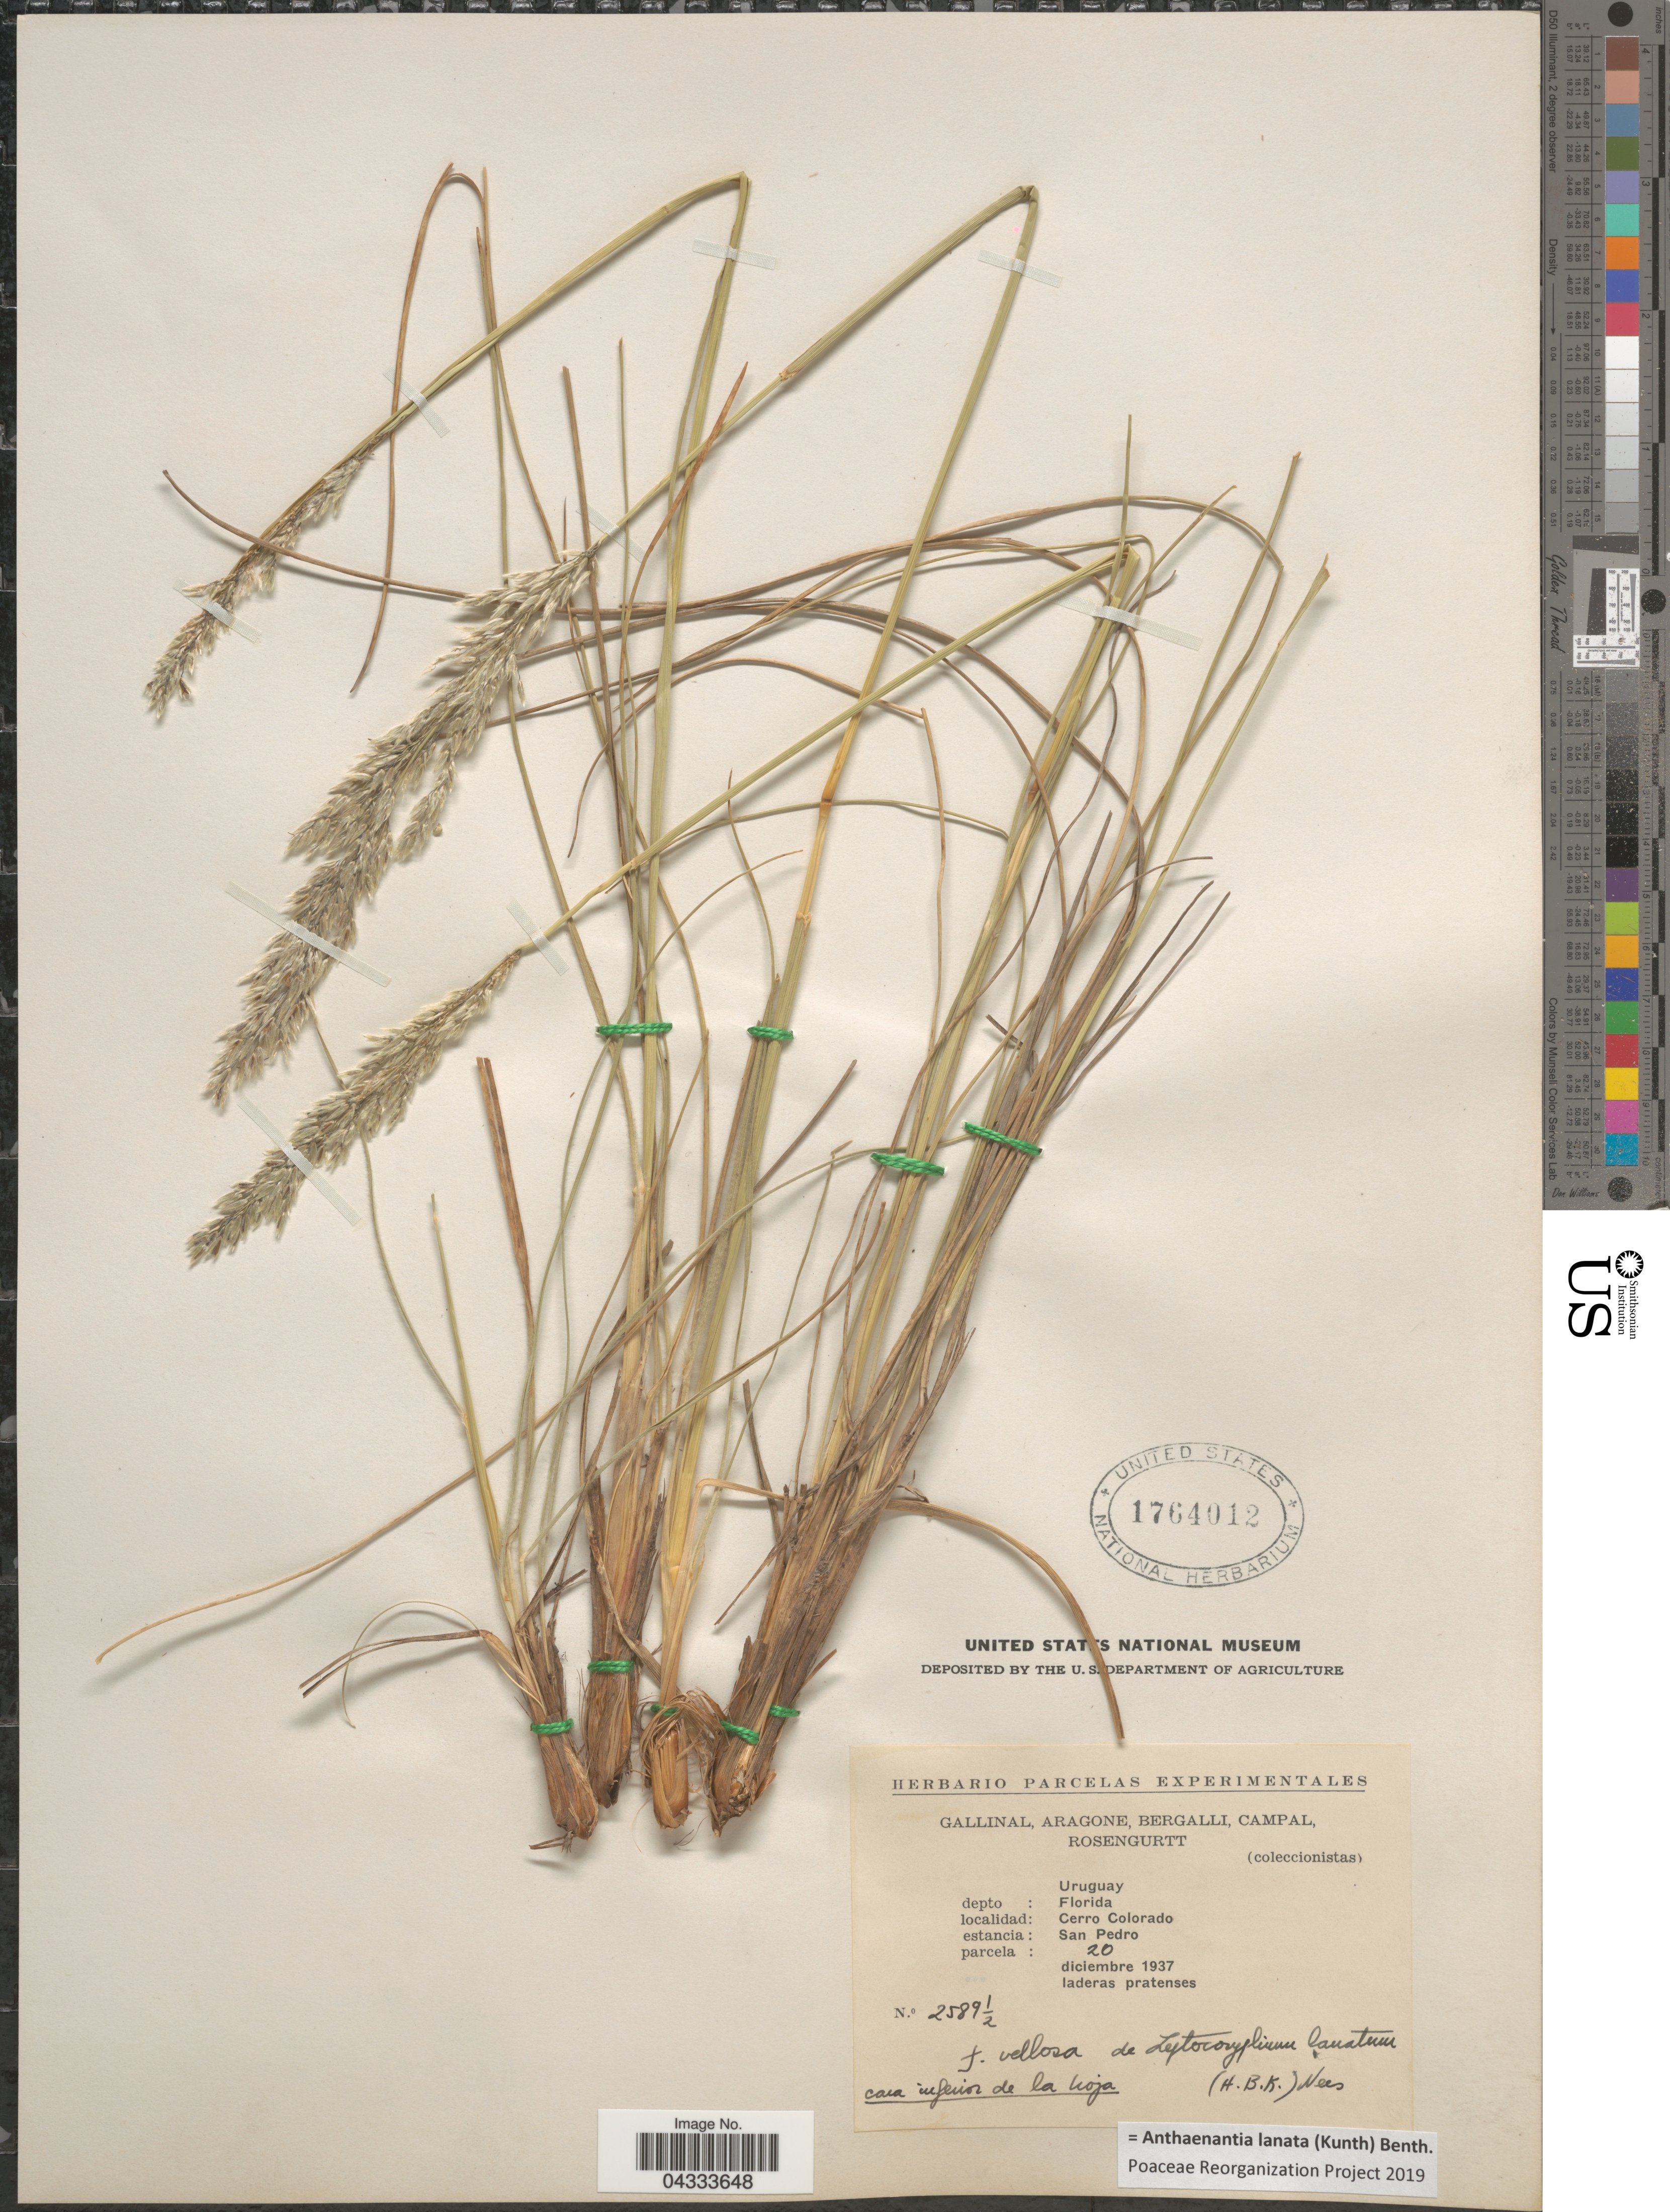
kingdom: Plantae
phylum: Tracheophyta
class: Liliopsida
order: Poales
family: Poaceae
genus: Anthaenantia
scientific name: Anthaenantia lanata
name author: (Kunth) Benth.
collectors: -. Gallinal, -- Aragone, -- Bergalli, -- Campal & Rosengurtt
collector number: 2589½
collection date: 1937-12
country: Uruguay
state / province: Florida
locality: Depto: Florida. Cerro Colorado. Estancia: San Pedro. Parcela: 20.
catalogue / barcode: US 1764012